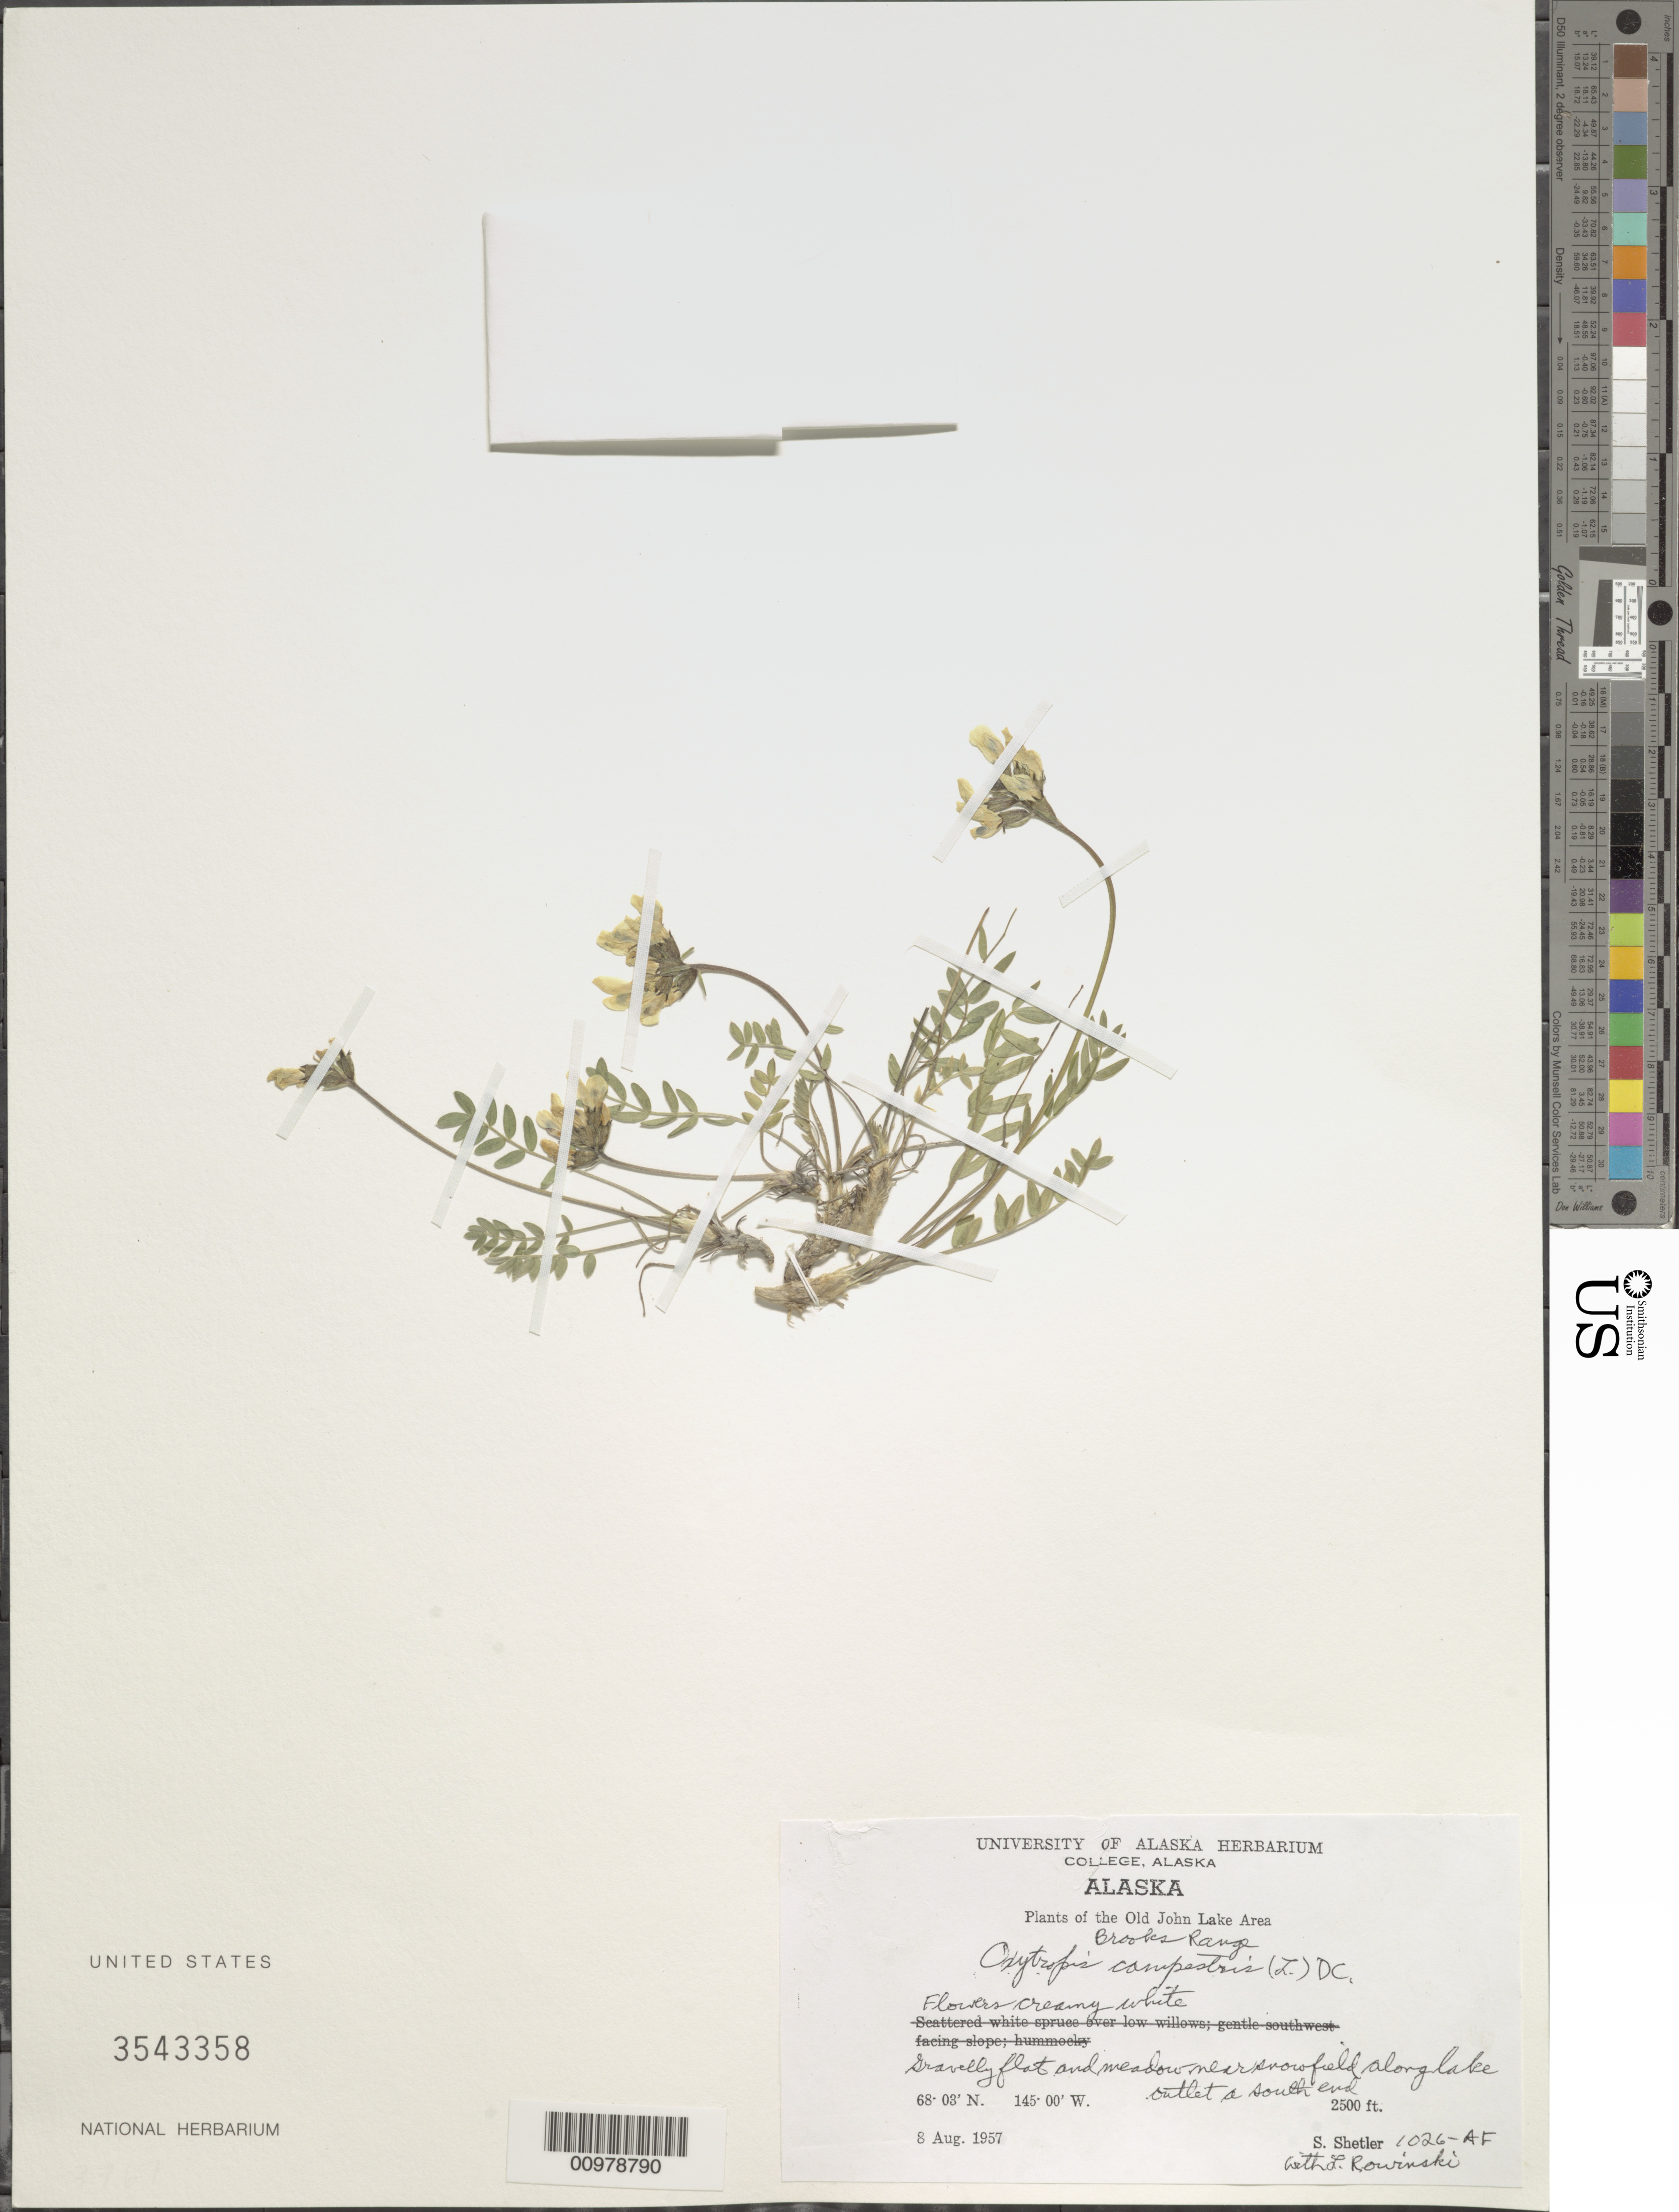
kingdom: Plantae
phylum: Tracheophyta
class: Magnoliopsida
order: Fabales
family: Fabaceae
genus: Oxytropis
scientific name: Oxytropis campestris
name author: (L.) DC.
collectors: S. Shetler & L. Rowinski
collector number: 1026-AF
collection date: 1957-08-08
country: United States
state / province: Alaska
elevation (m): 762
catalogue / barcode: US 3543358